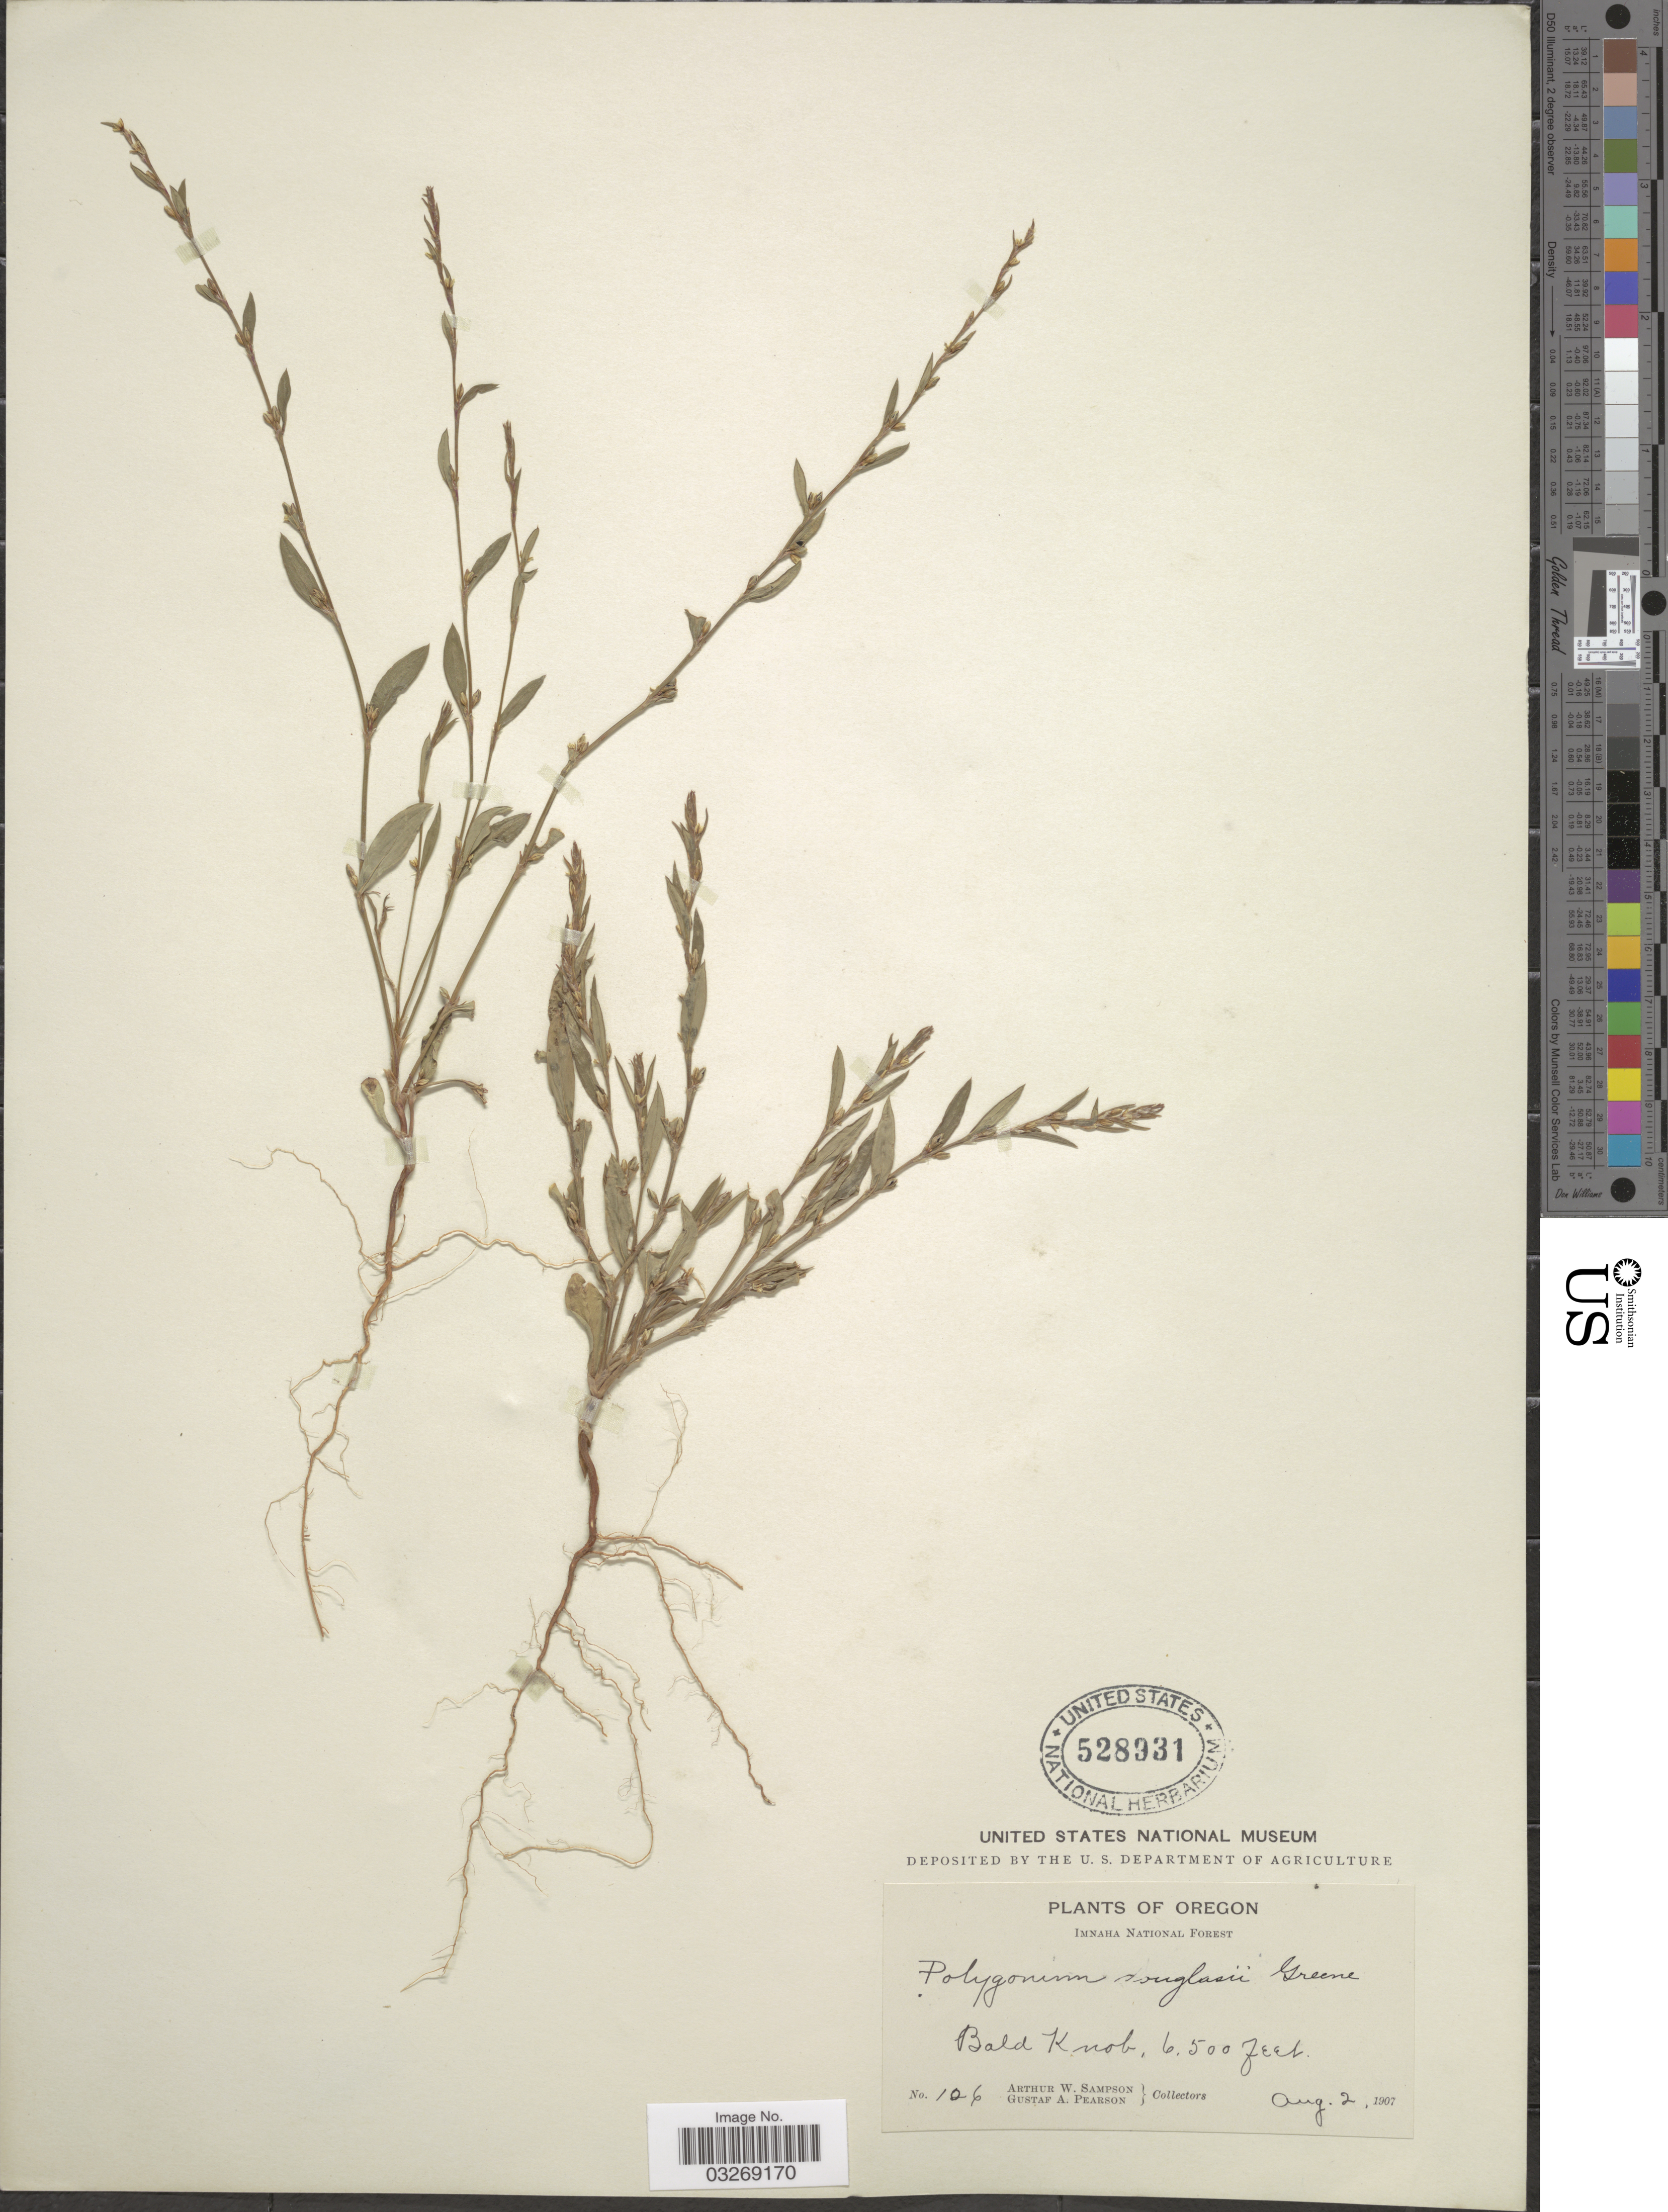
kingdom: Plantae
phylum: Tracheophyta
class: Magnoliopsida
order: Caryophyllales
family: Polygonaceae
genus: Polygonum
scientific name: Polygonum douglasii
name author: Greene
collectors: A. Sampson & G. Pearson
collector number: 106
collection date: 1907-08-02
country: United States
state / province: Oregon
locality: Imnaha National Forest. Bald Knob.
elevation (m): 1981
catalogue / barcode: US 528931